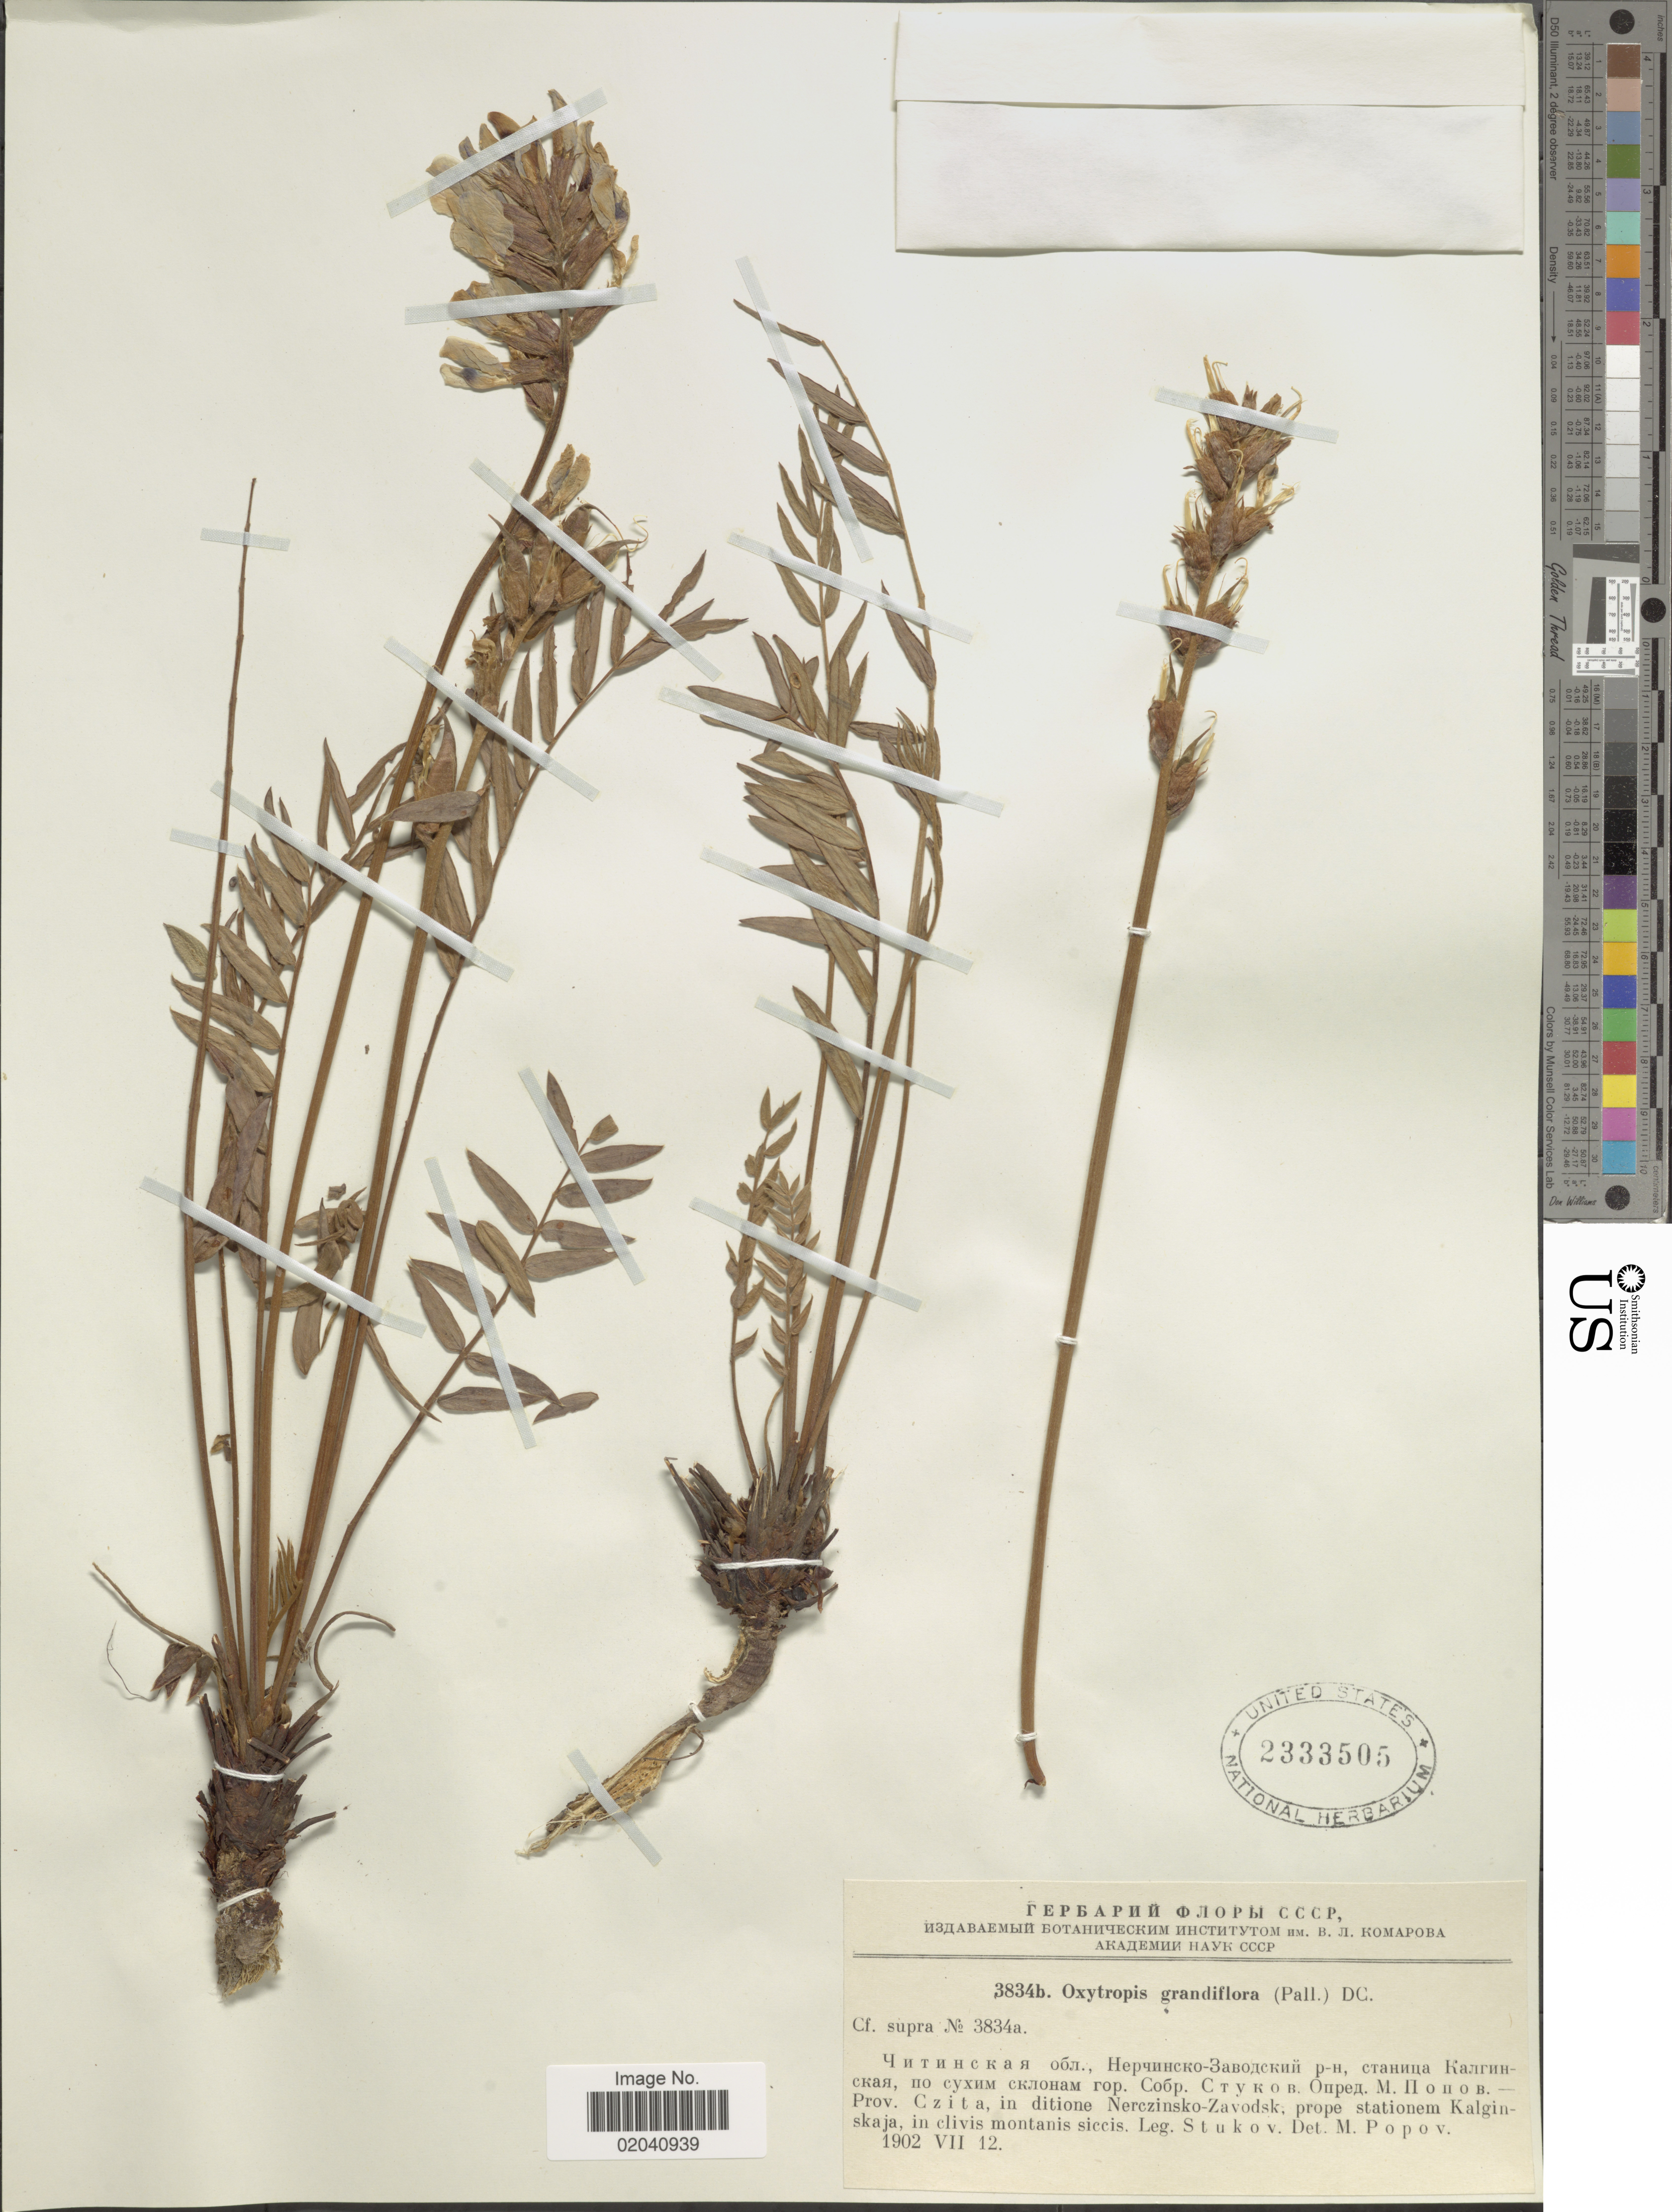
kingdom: Plantae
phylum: Tracheophyta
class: Magnoliopsida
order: Fabales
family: Fabaceae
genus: Oxytropis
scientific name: Oxytropis grandiflora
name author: (Pall.) DC.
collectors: G. Stukov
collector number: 3834b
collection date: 1902-07-12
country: Russian Federation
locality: Prov. Czita, in ditione Nerczinsko-Zavodsky, prope stationem Kalginskaja, in clivis montanis siccis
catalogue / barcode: US 2333505